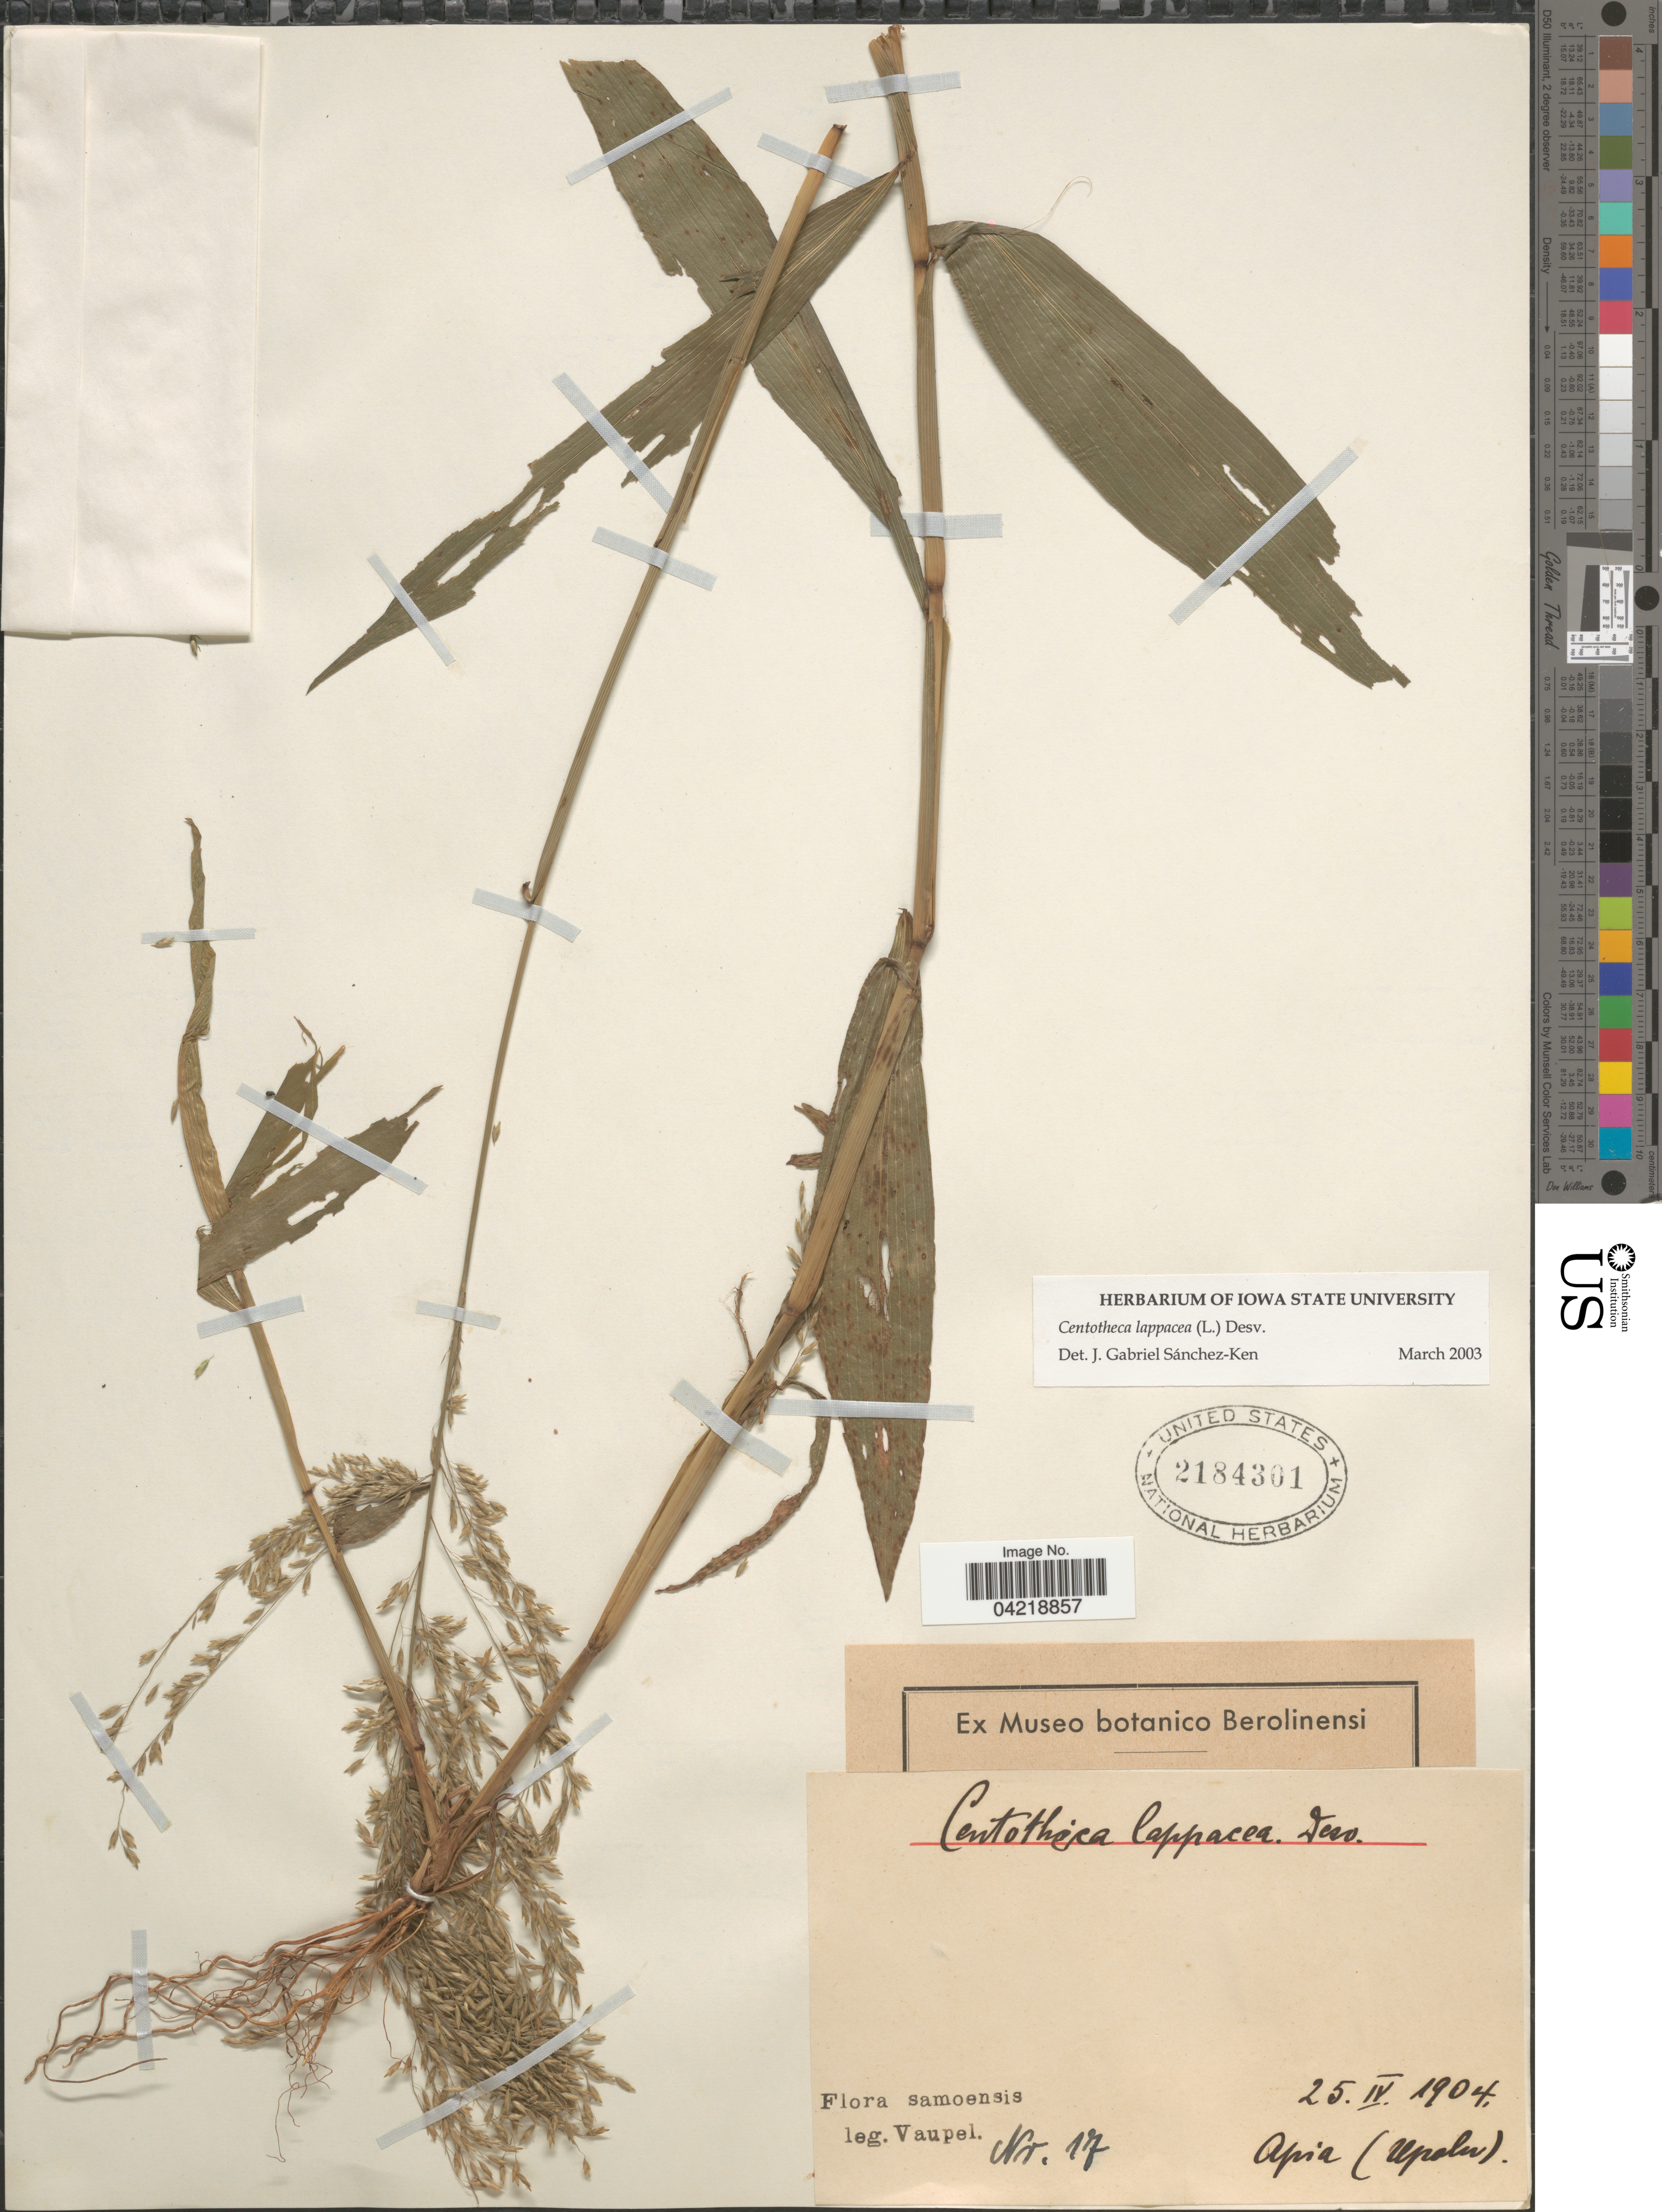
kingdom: Plantae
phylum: Tracheophyta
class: Liliopsida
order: Poales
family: Poaceae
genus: Centotheca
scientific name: Centotheca lappacea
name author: (L.) Desv.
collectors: Vaupel, --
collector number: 17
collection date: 1904-04-25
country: Samoa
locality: Apia (Upolu). Samoensis.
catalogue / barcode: US 2184301